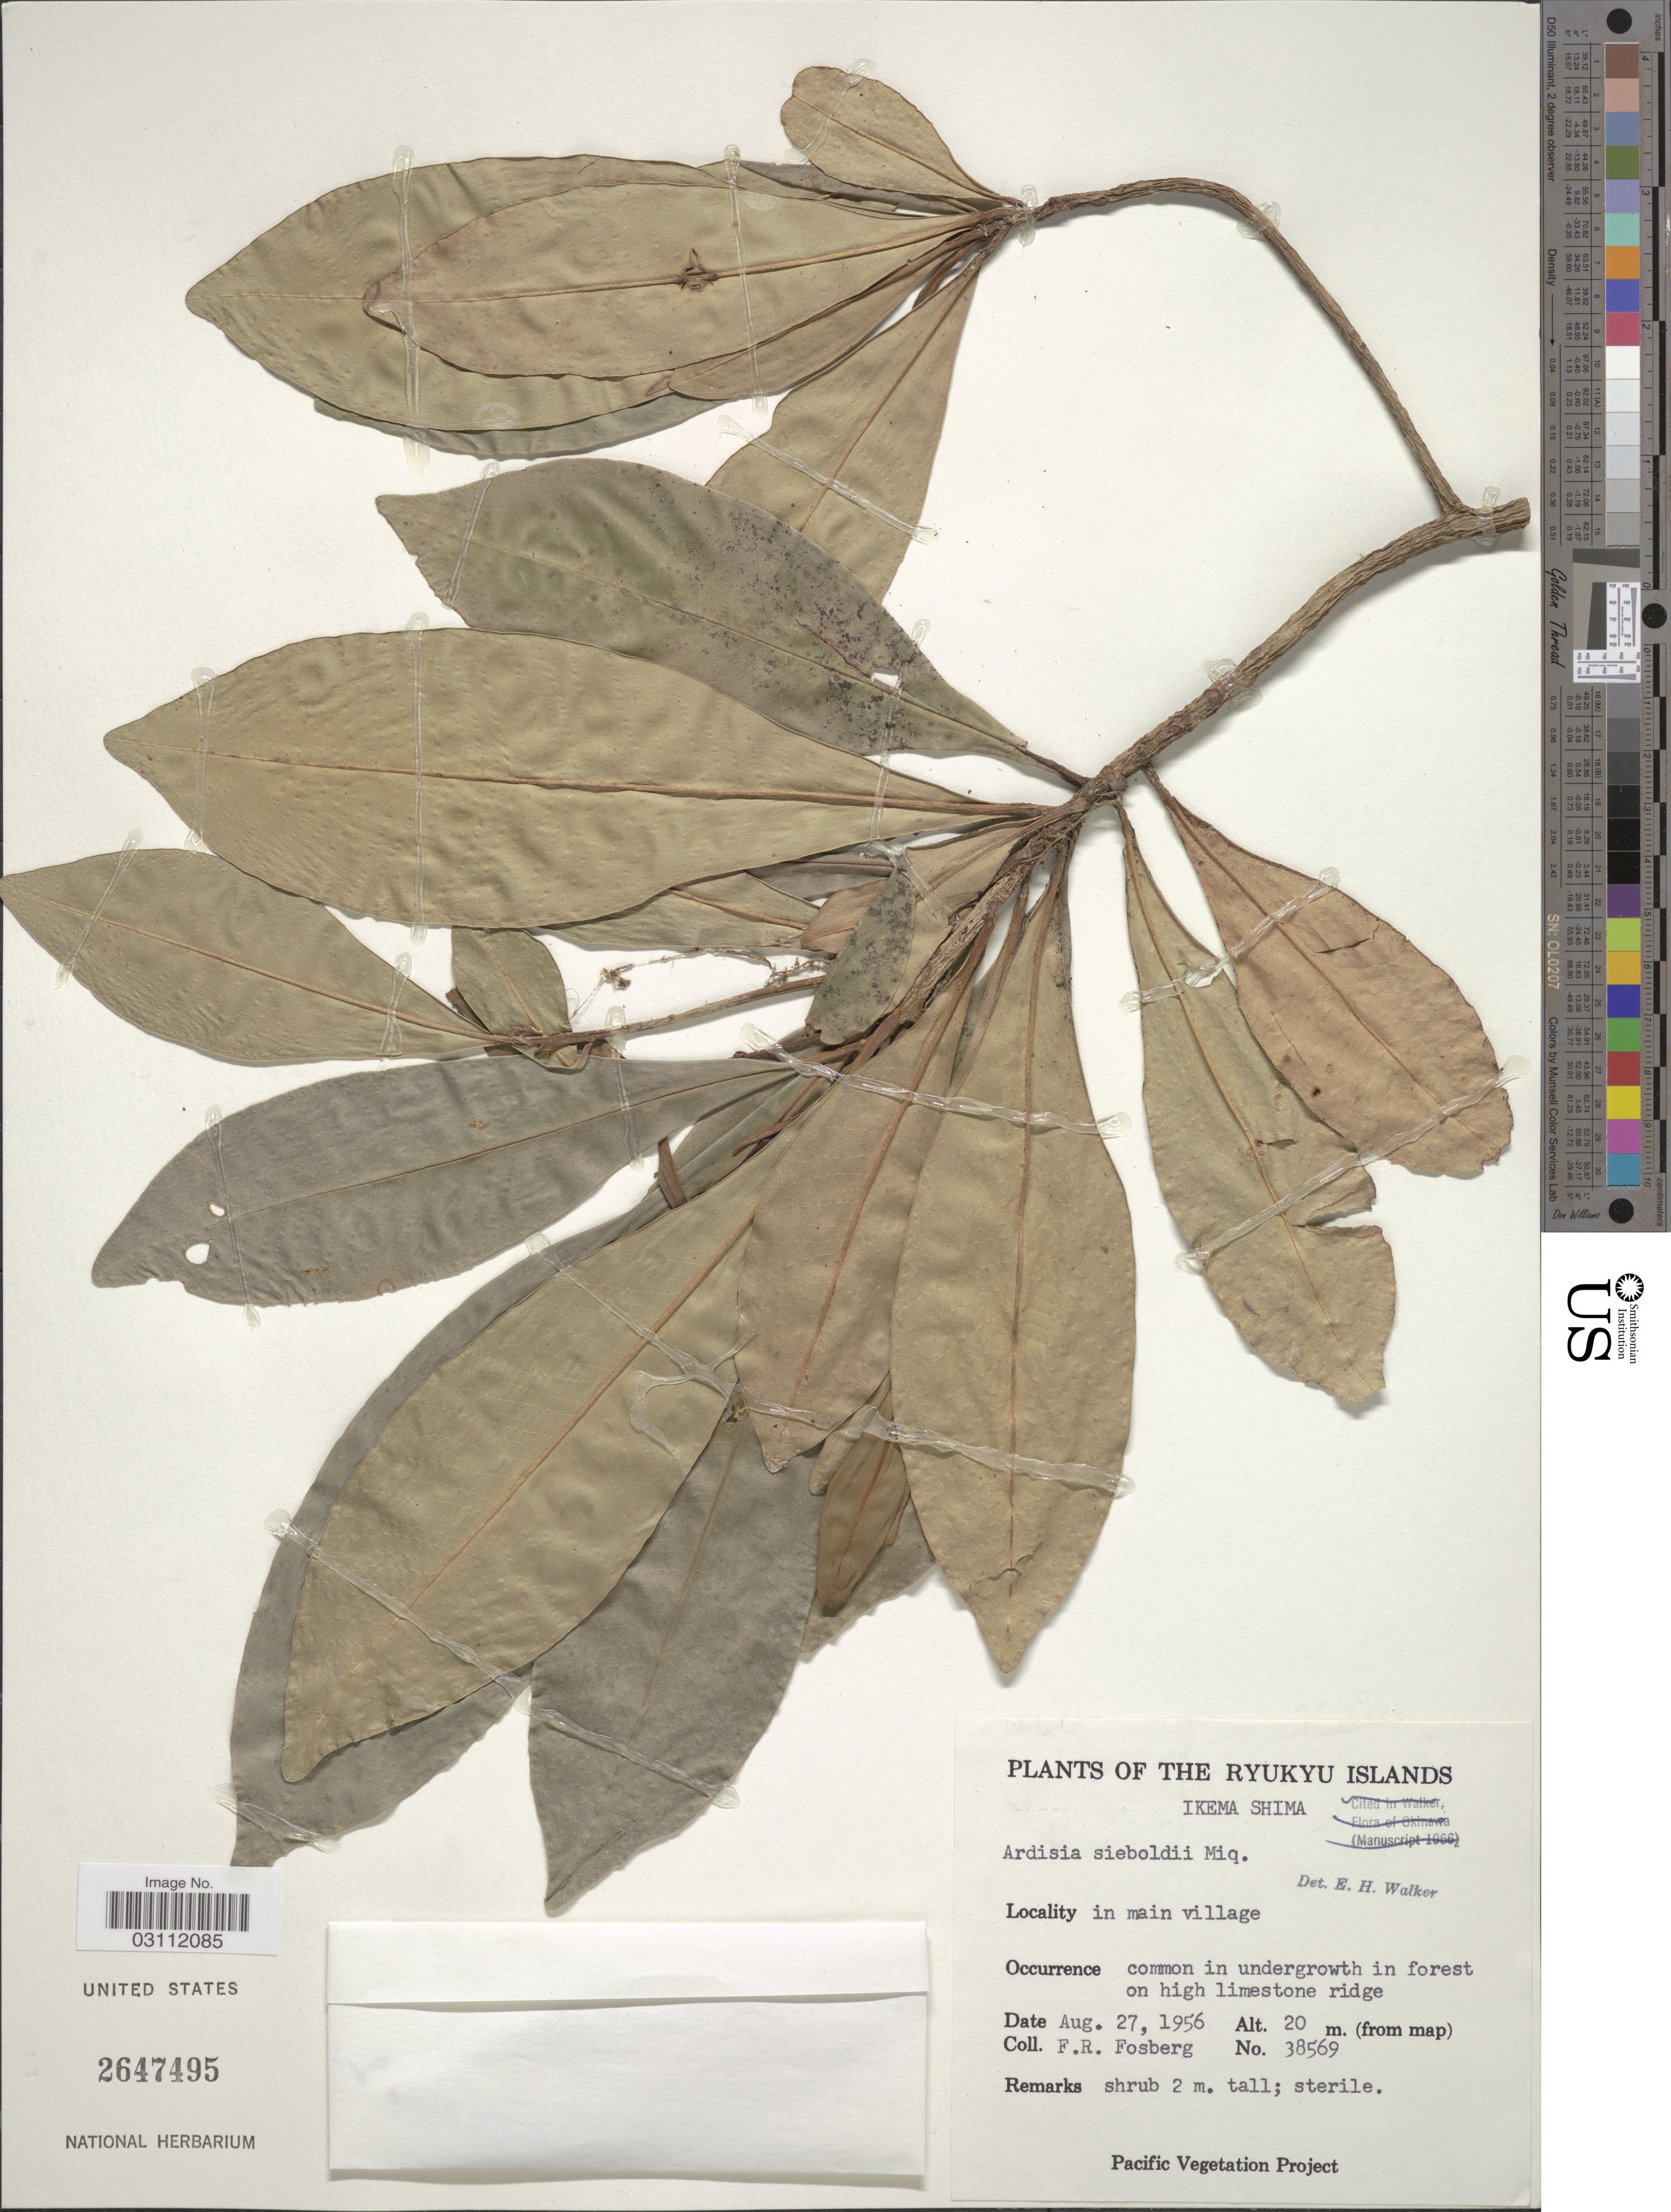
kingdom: Plantae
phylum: Tracheophyta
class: Magnoliopsida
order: Ericales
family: Primulaceae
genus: Ardisia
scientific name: Ardisia sieboldii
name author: Miq.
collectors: F. R. Fosberg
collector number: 38569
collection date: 1956-08-27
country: Japan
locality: The Ryukyu Islands, Ikema Shima, in main village.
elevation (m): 20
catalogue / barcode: US 2647495